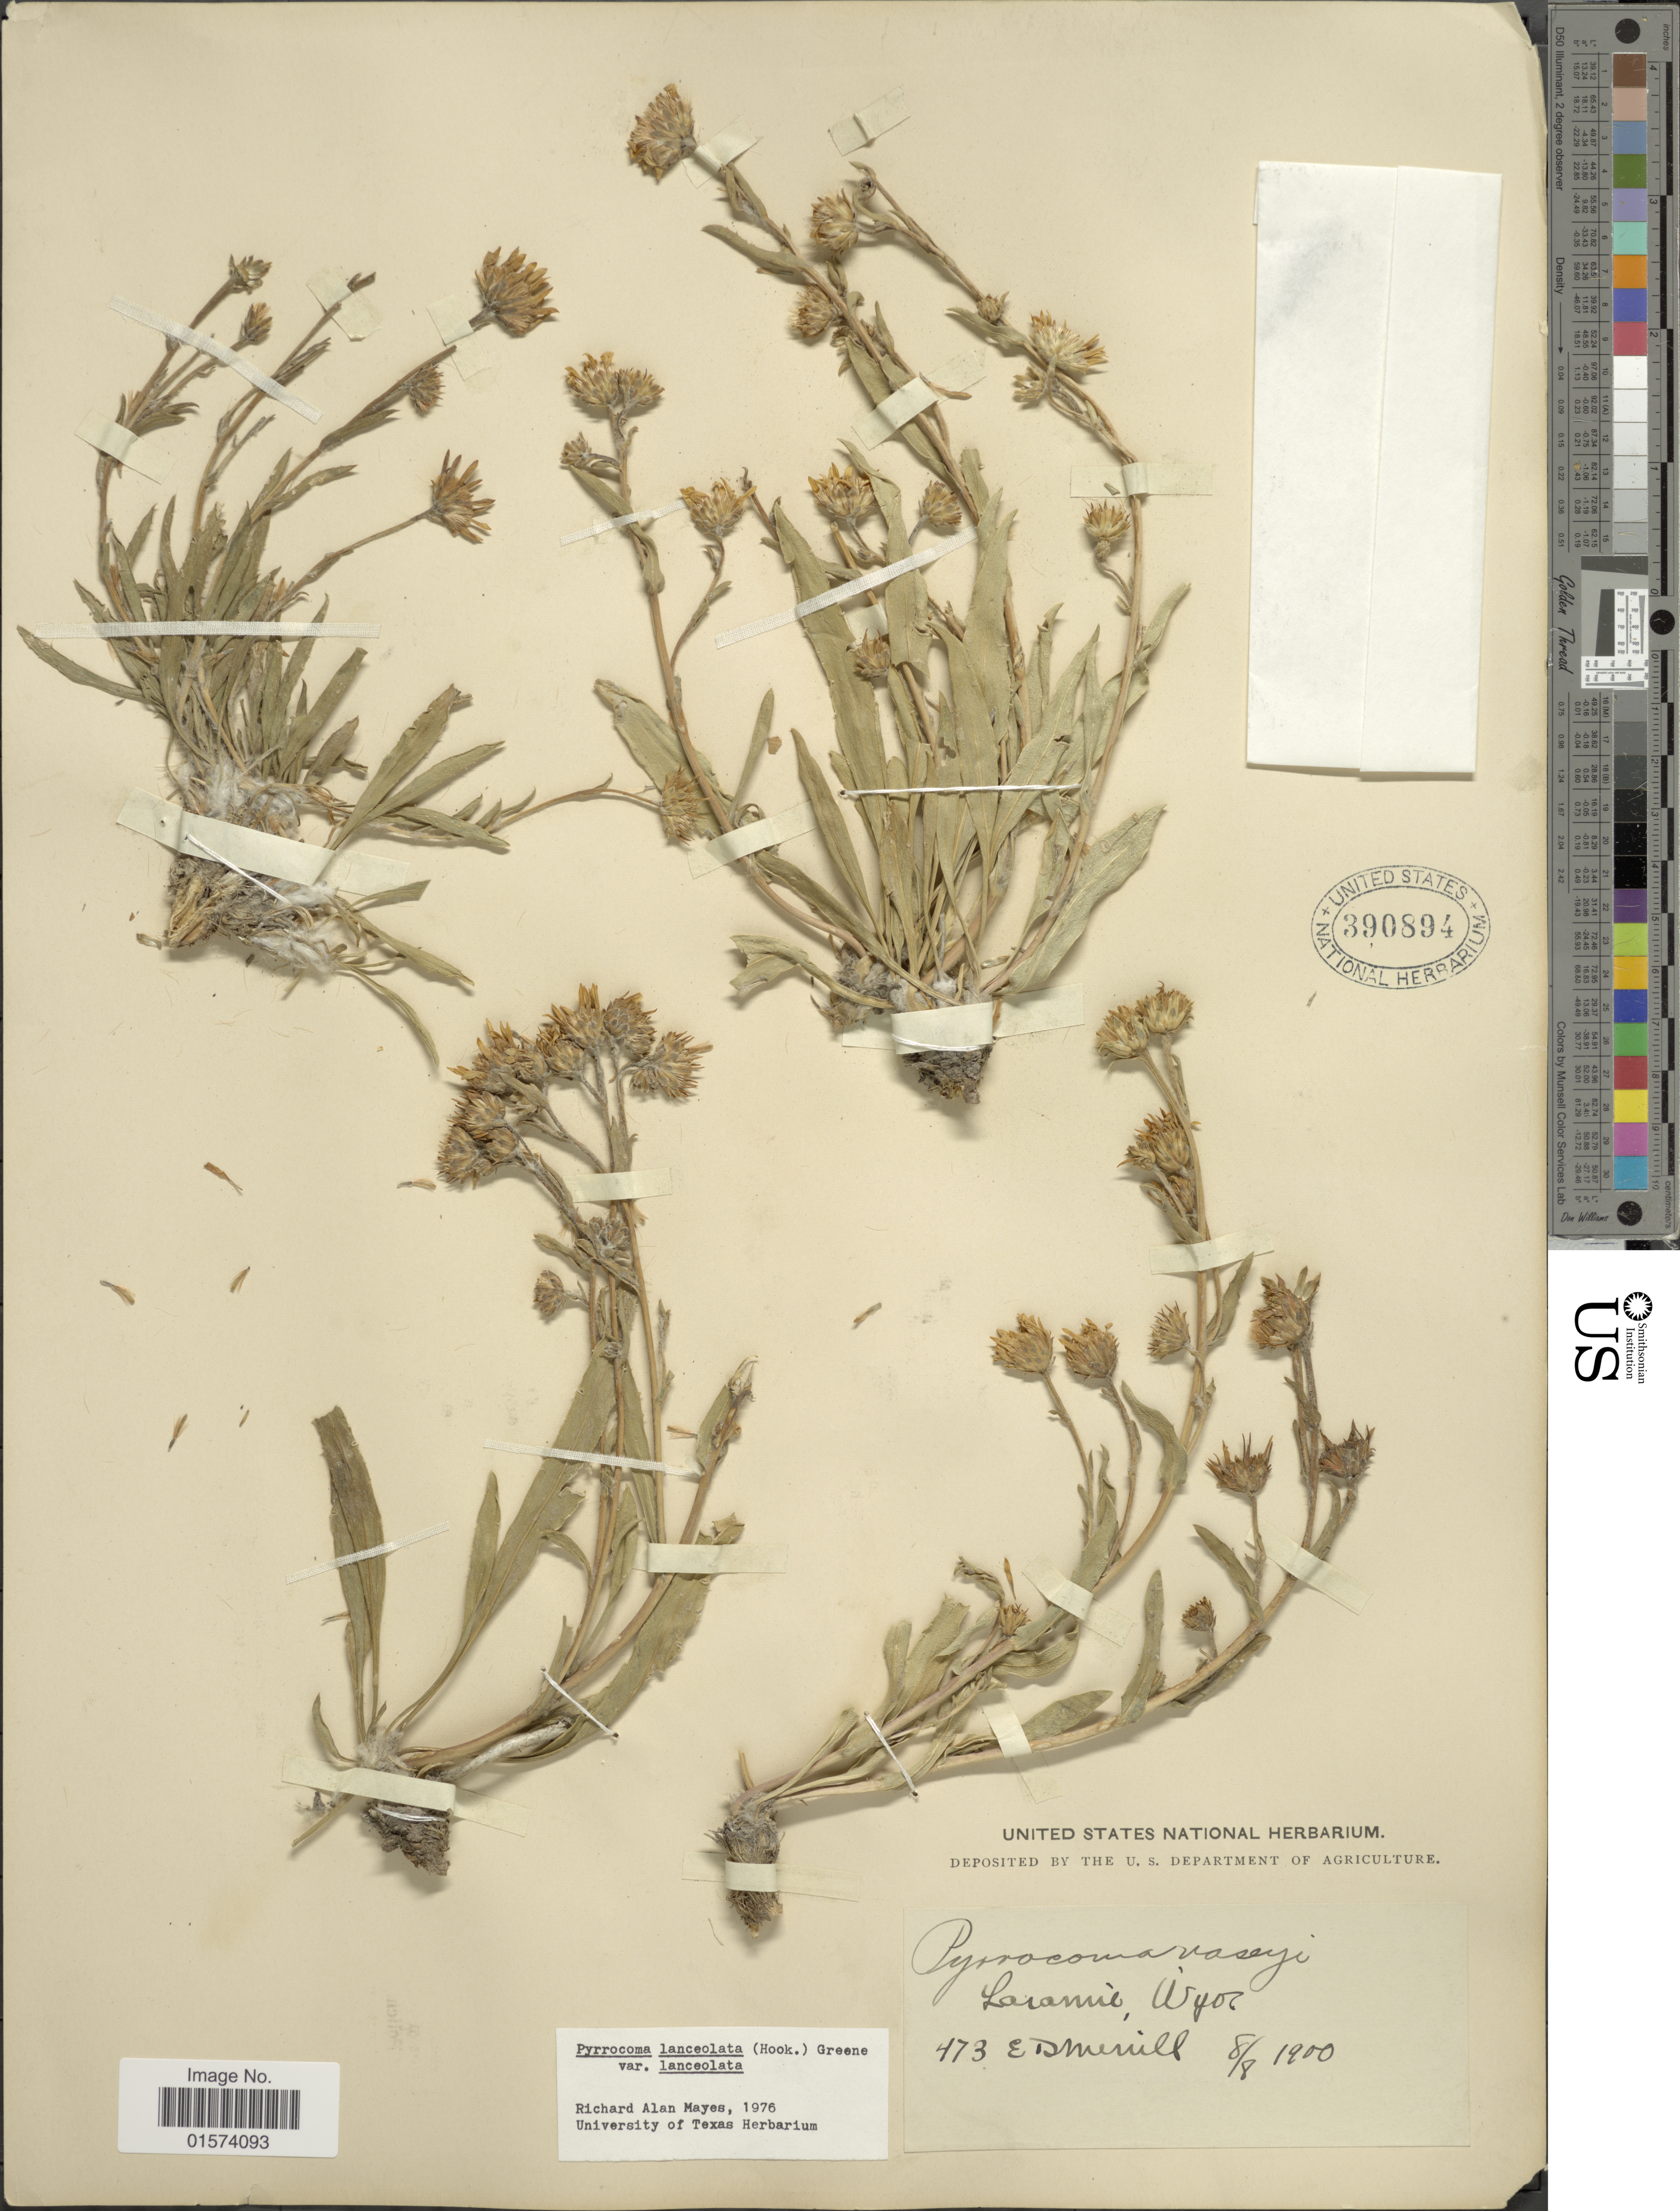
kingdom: Plantae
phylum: Tracheophyta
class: Magnoliopsida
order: Asterales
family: Asteraceae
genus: Pyrrocoma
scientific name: Pyrrocoma lanceolata var. lanceolata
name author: (Hook.) Greene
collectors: E. D. Merrill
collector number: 473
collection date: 1900-08-08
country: United States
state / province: Wyoming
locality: Laramie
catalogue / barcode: US 390894